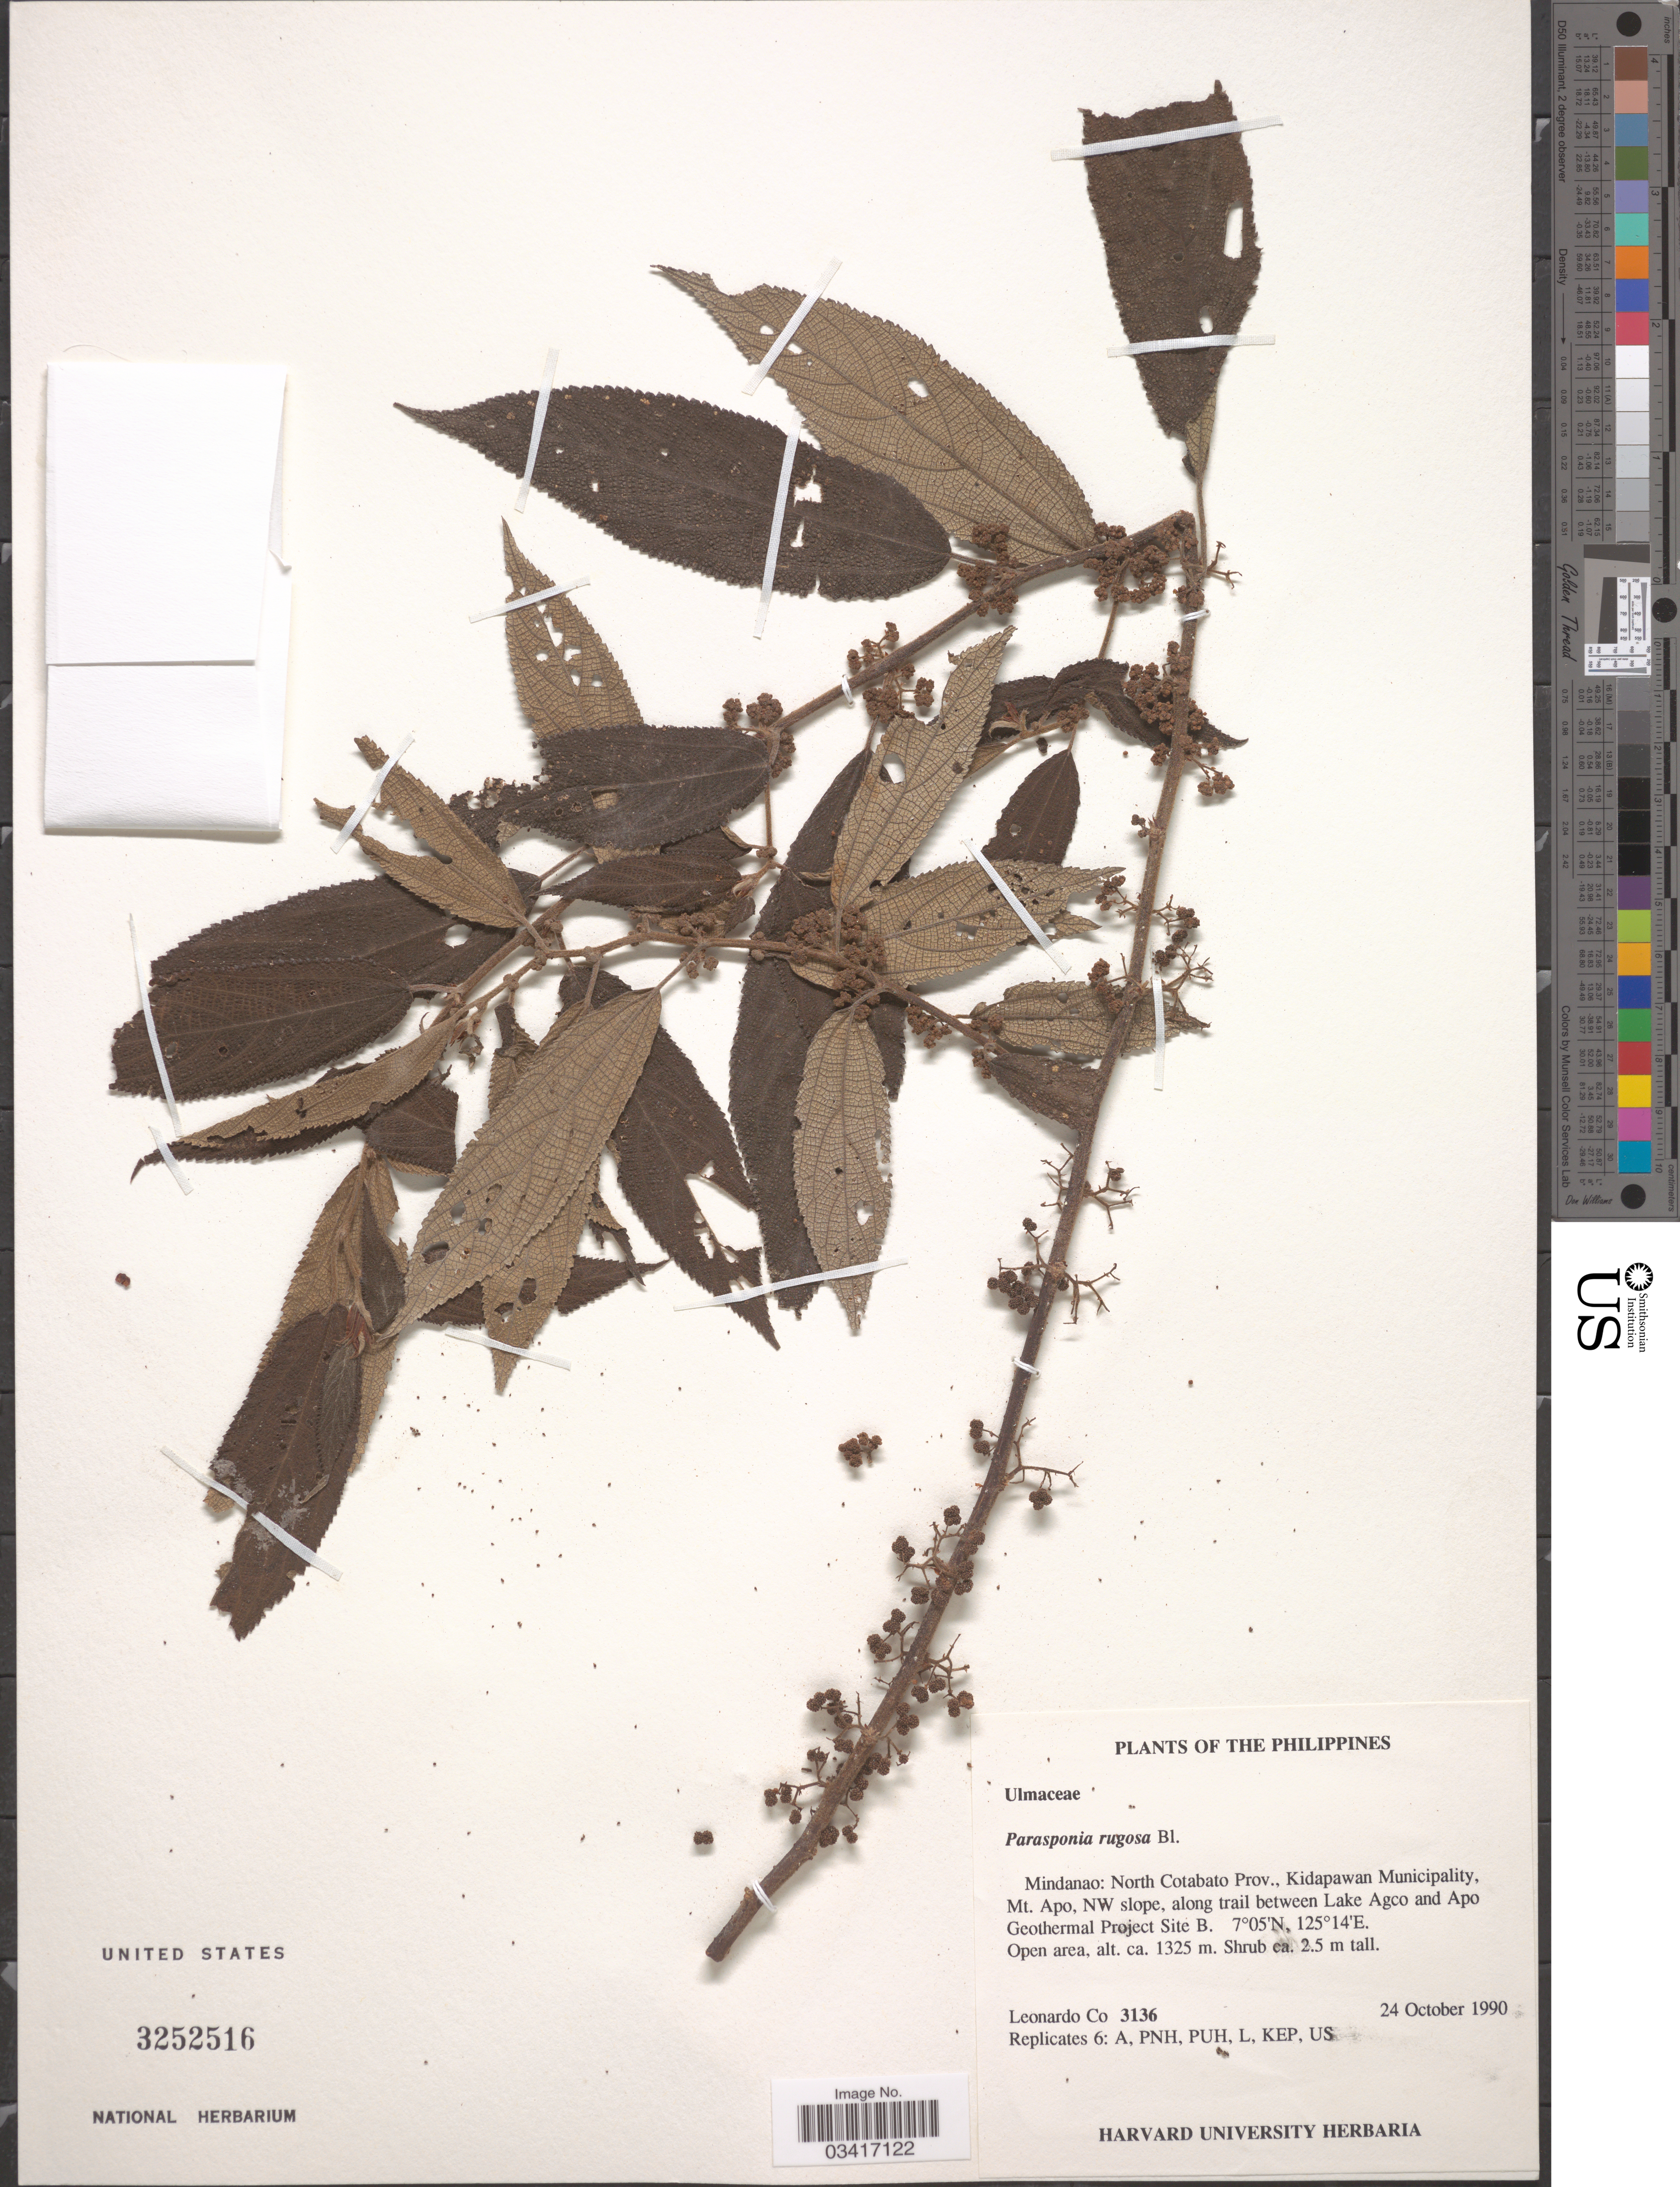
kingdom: Plantae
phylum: Tracheophyta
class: Magnoliopsida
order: Rosales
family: Cannabaceae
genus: Parasponia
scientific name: Parasponia rugosa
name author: Blume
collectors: L. Co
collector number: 3136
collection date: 1990-10-24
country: Philippines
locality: Mindanao: North Cotabato Prov., Kidapawan Municipality, Mt. Apo, NW slope, along trail between Lake Agco and Apo Geothermal Project Site B.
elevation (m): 1325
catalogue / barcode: US 3252516